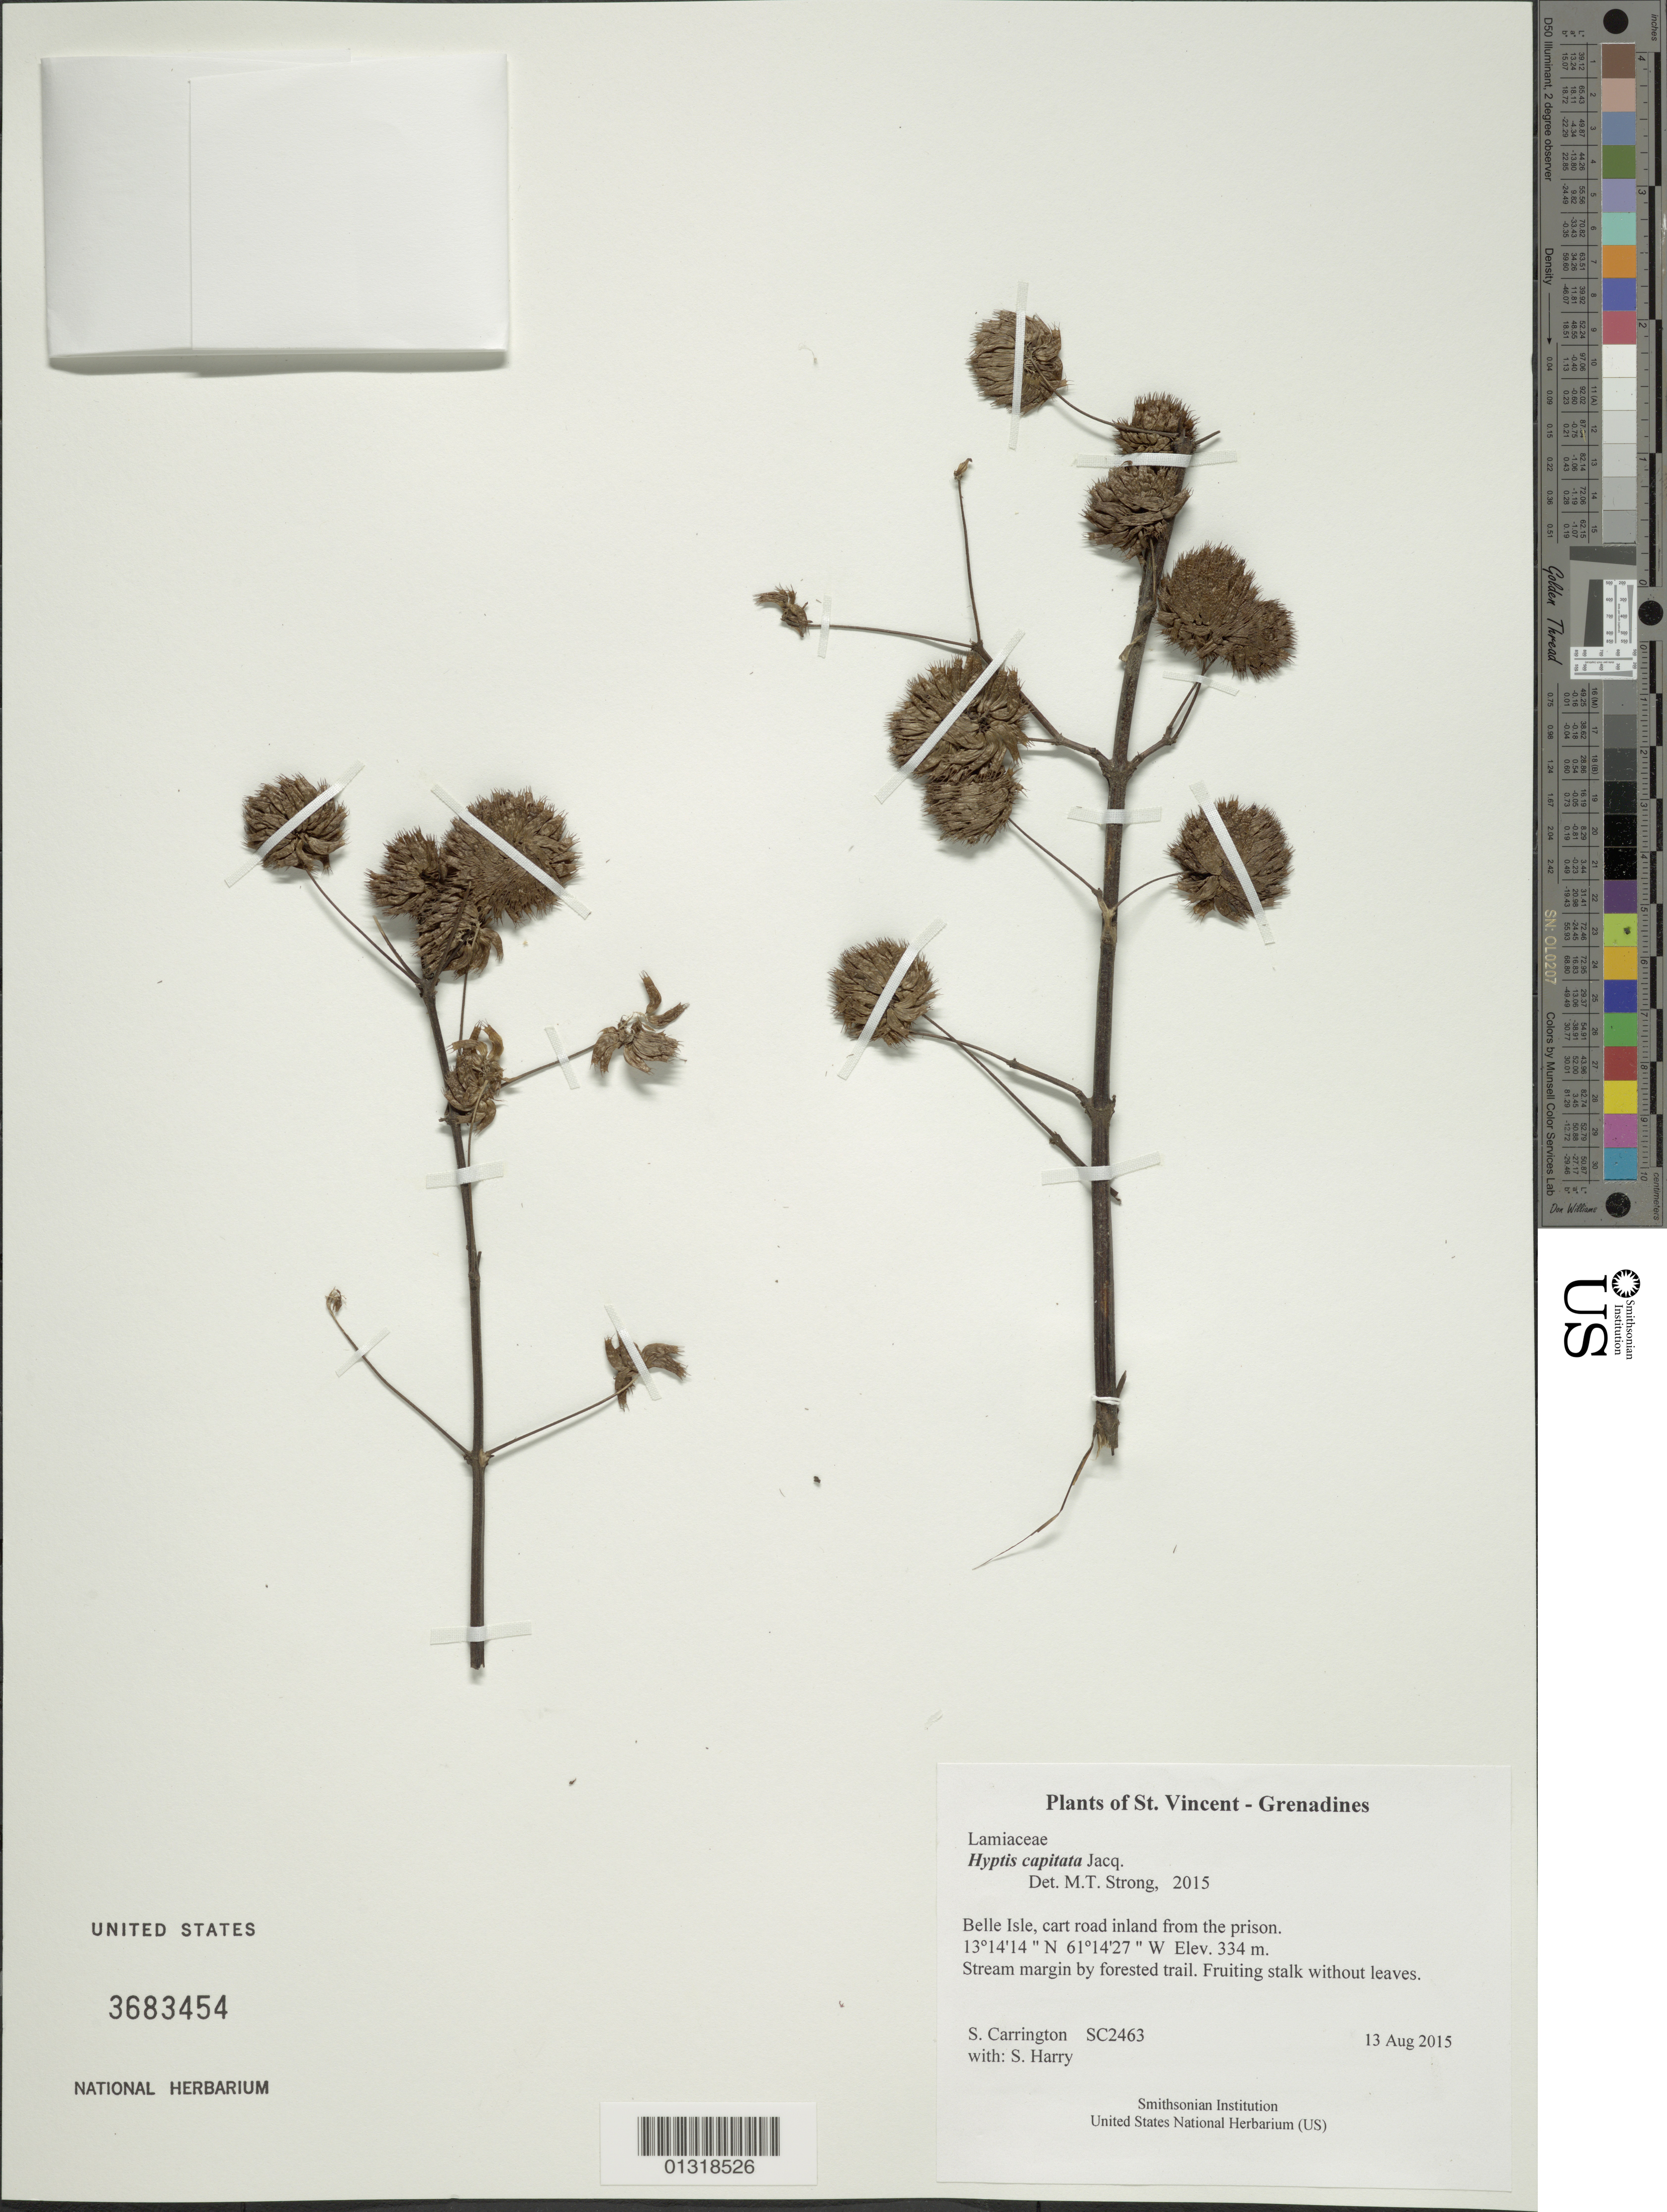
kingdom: Plantae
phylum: Tracheophyta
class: Magnoliopsida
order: Lamiales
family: Lamiaceae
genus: Hyptis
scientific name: Hyptis capitata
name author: Jacq.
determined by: Strong, M. T., (US), Smithsonian Institution - National Museum of Natural History (UNITED STATES)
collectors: C. M. S. Carrington & S. Harry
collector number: SC2463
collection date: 2015-08-13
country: St. Vincent - Grenadines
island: St Vincent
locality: BelleIsle, cart road inland from the prison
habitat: Stream margin by forested trail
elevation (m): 334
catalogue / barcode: US 3683454